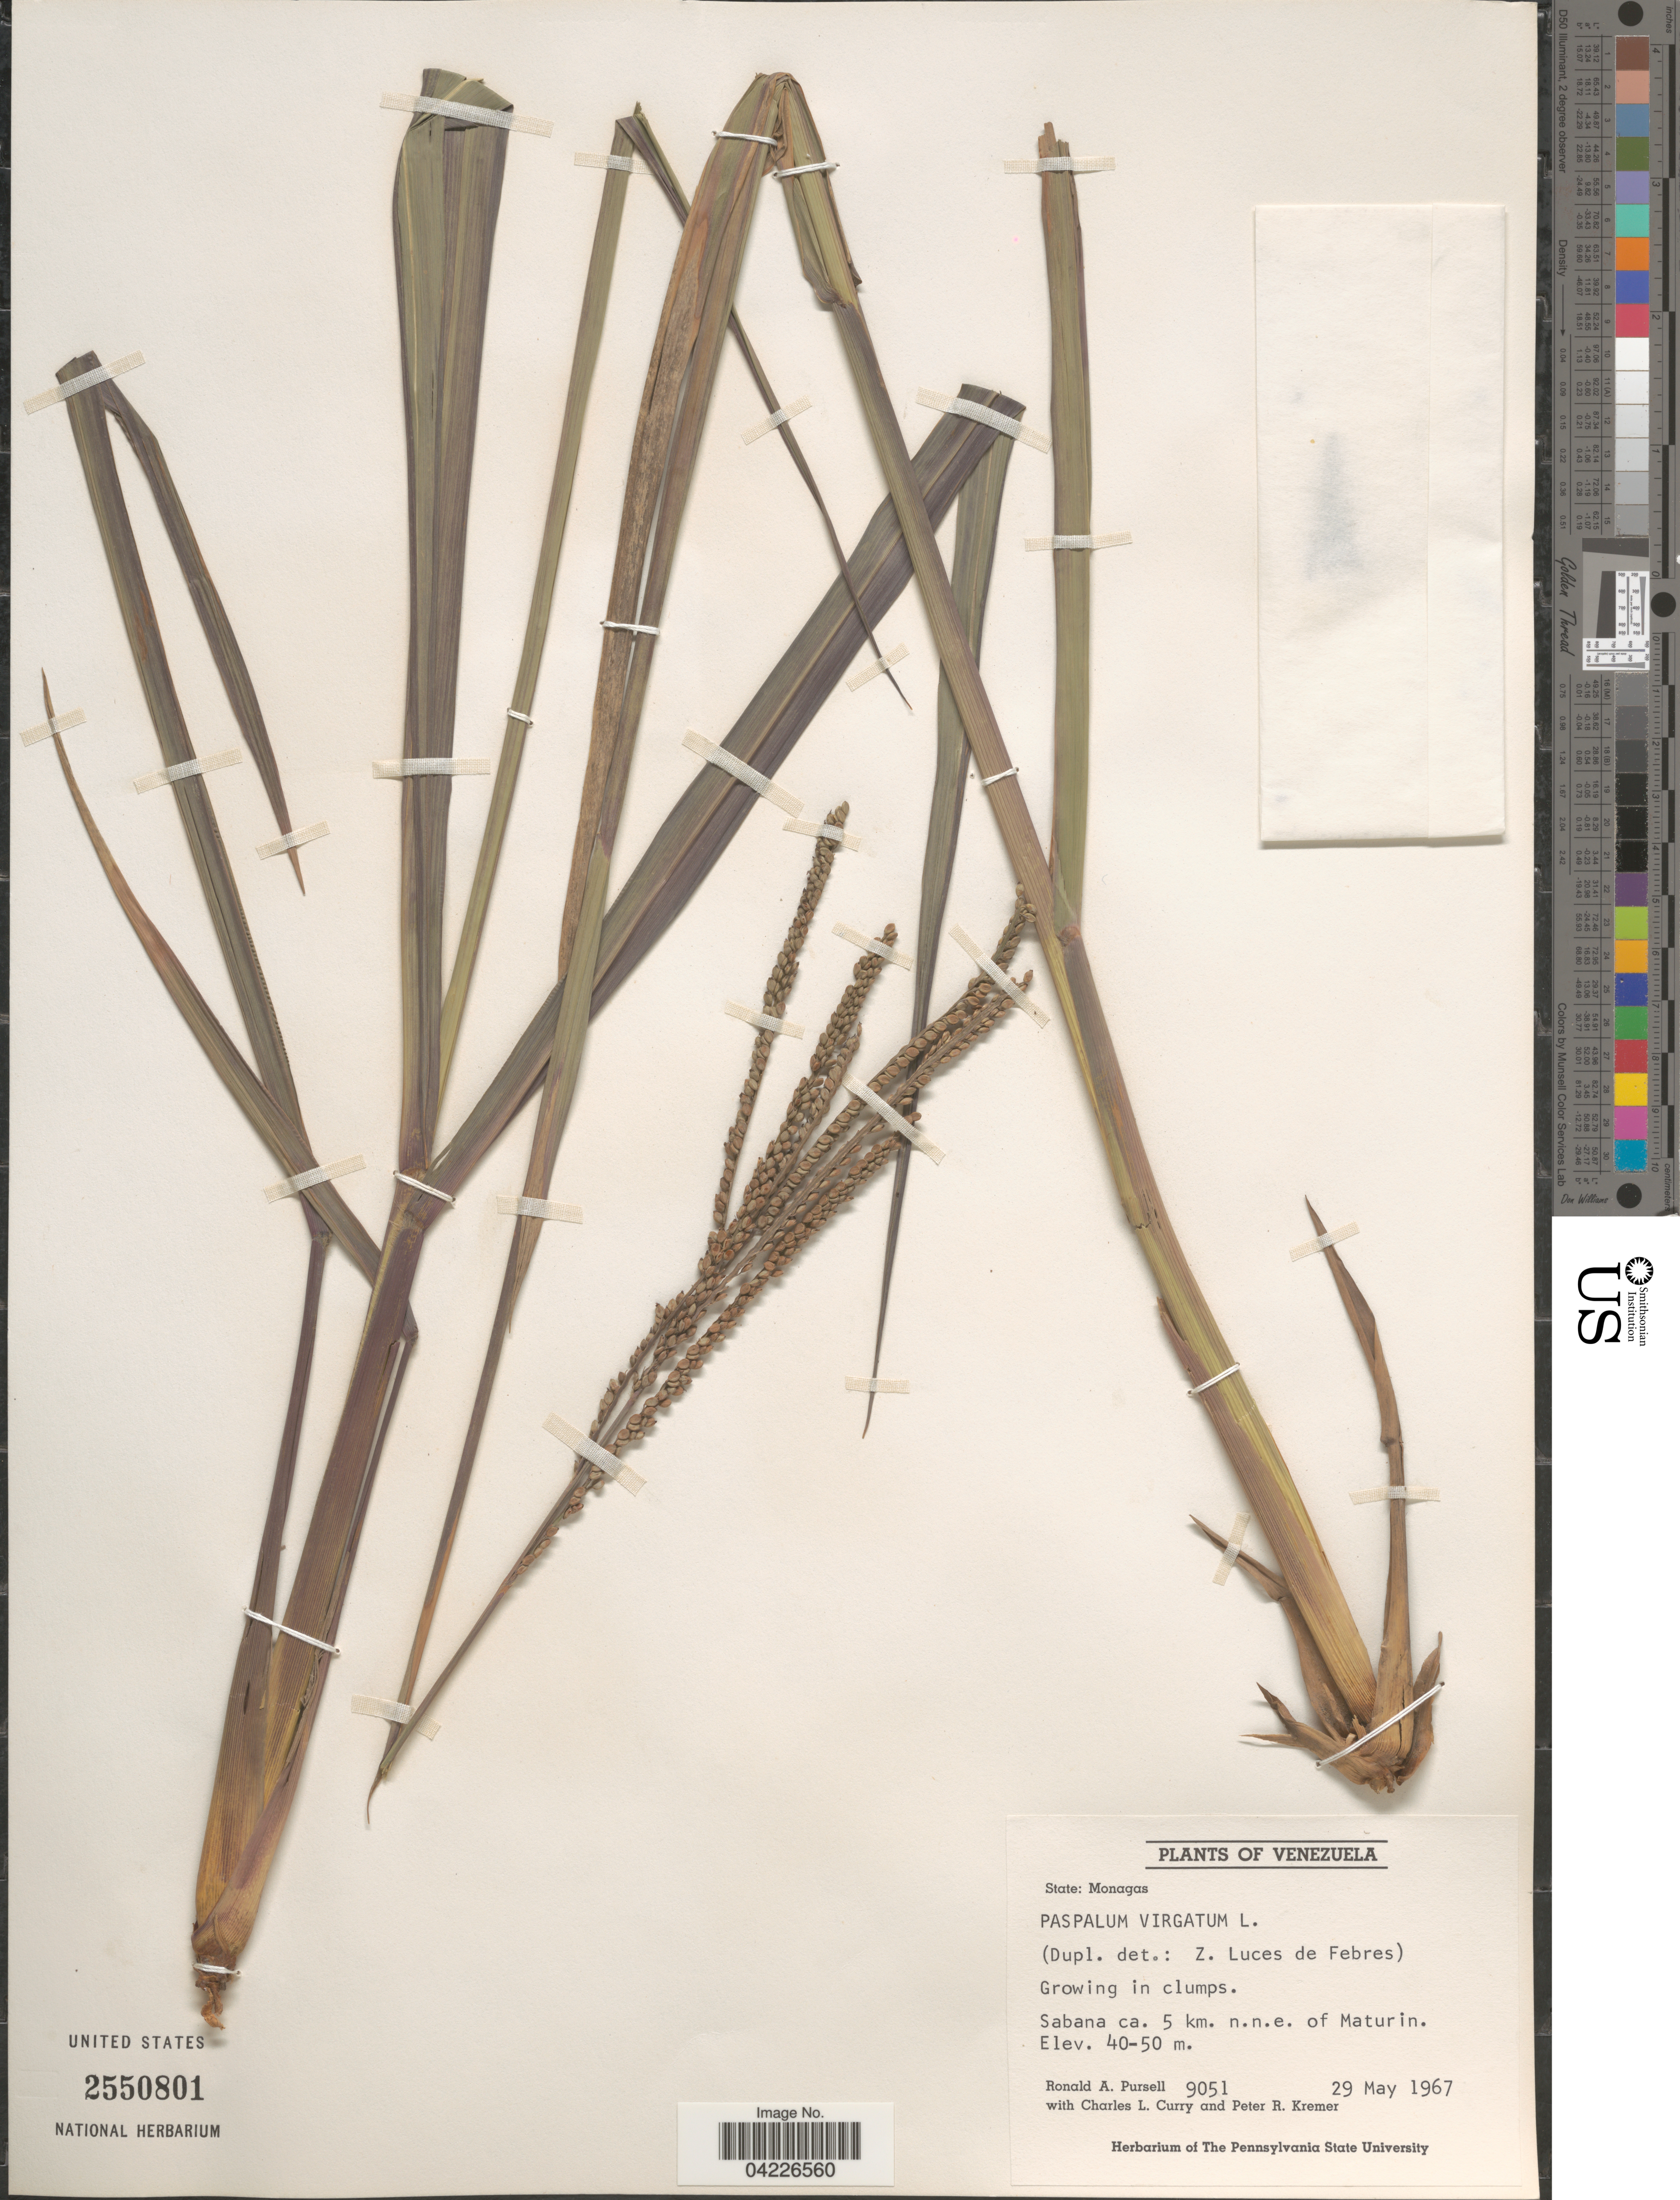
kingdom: Plantae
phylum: Tracheophyta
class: Liliopsida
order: Poales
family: Poaceae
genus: Paspalum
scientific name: Paspalum virgatum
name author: L.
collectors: R. A. Pursell, C. L. Curry & P. Kremer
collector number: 9051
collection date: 1967-05-29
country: Venezuela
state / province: Monagas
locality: Sabana ca. 5 km. n.n.e. of Maturin.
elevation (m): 40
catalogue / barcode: US 2550801